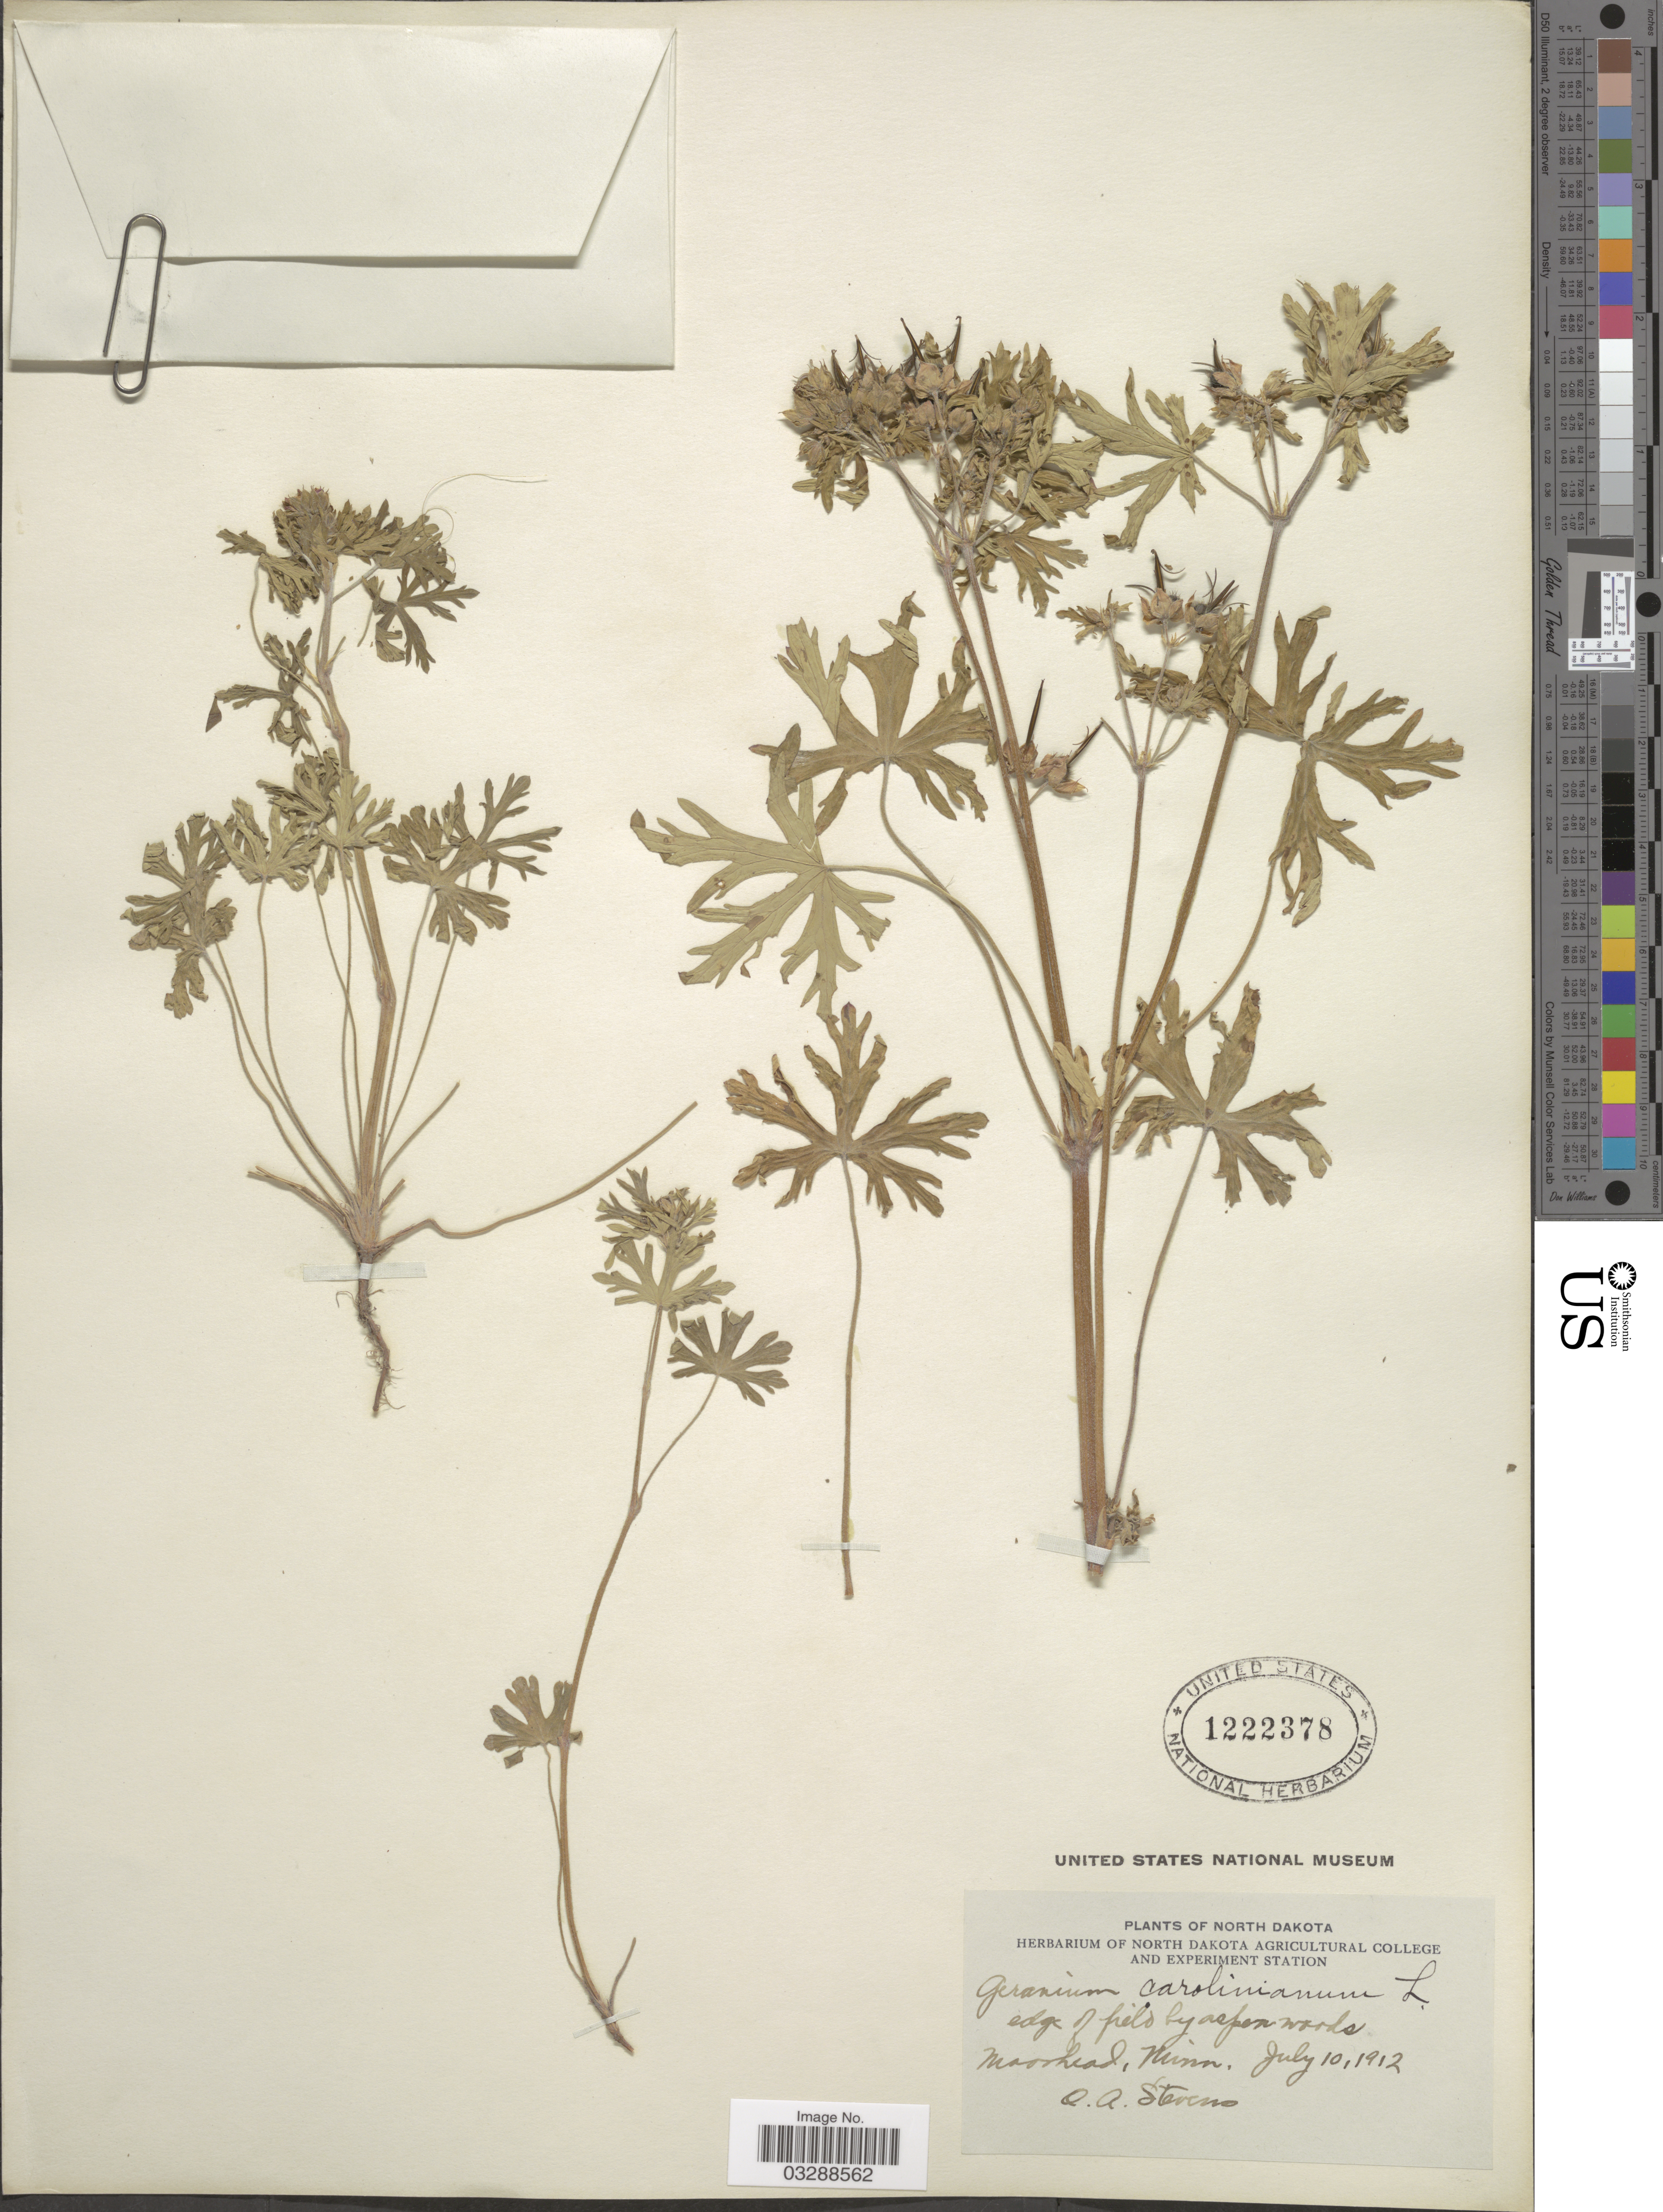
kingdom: Plantae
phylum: Tracheophyta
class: Magnoliopsida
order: Geraniales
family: Geraniaceae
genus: Geranium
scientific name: Geranium carolinianum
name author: L.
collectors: O. A. Stevens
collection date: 1912-07-10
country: United States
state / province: Minnesota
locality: Edge of fields by aspen woods, Moorhead.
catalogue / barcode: US 1222378